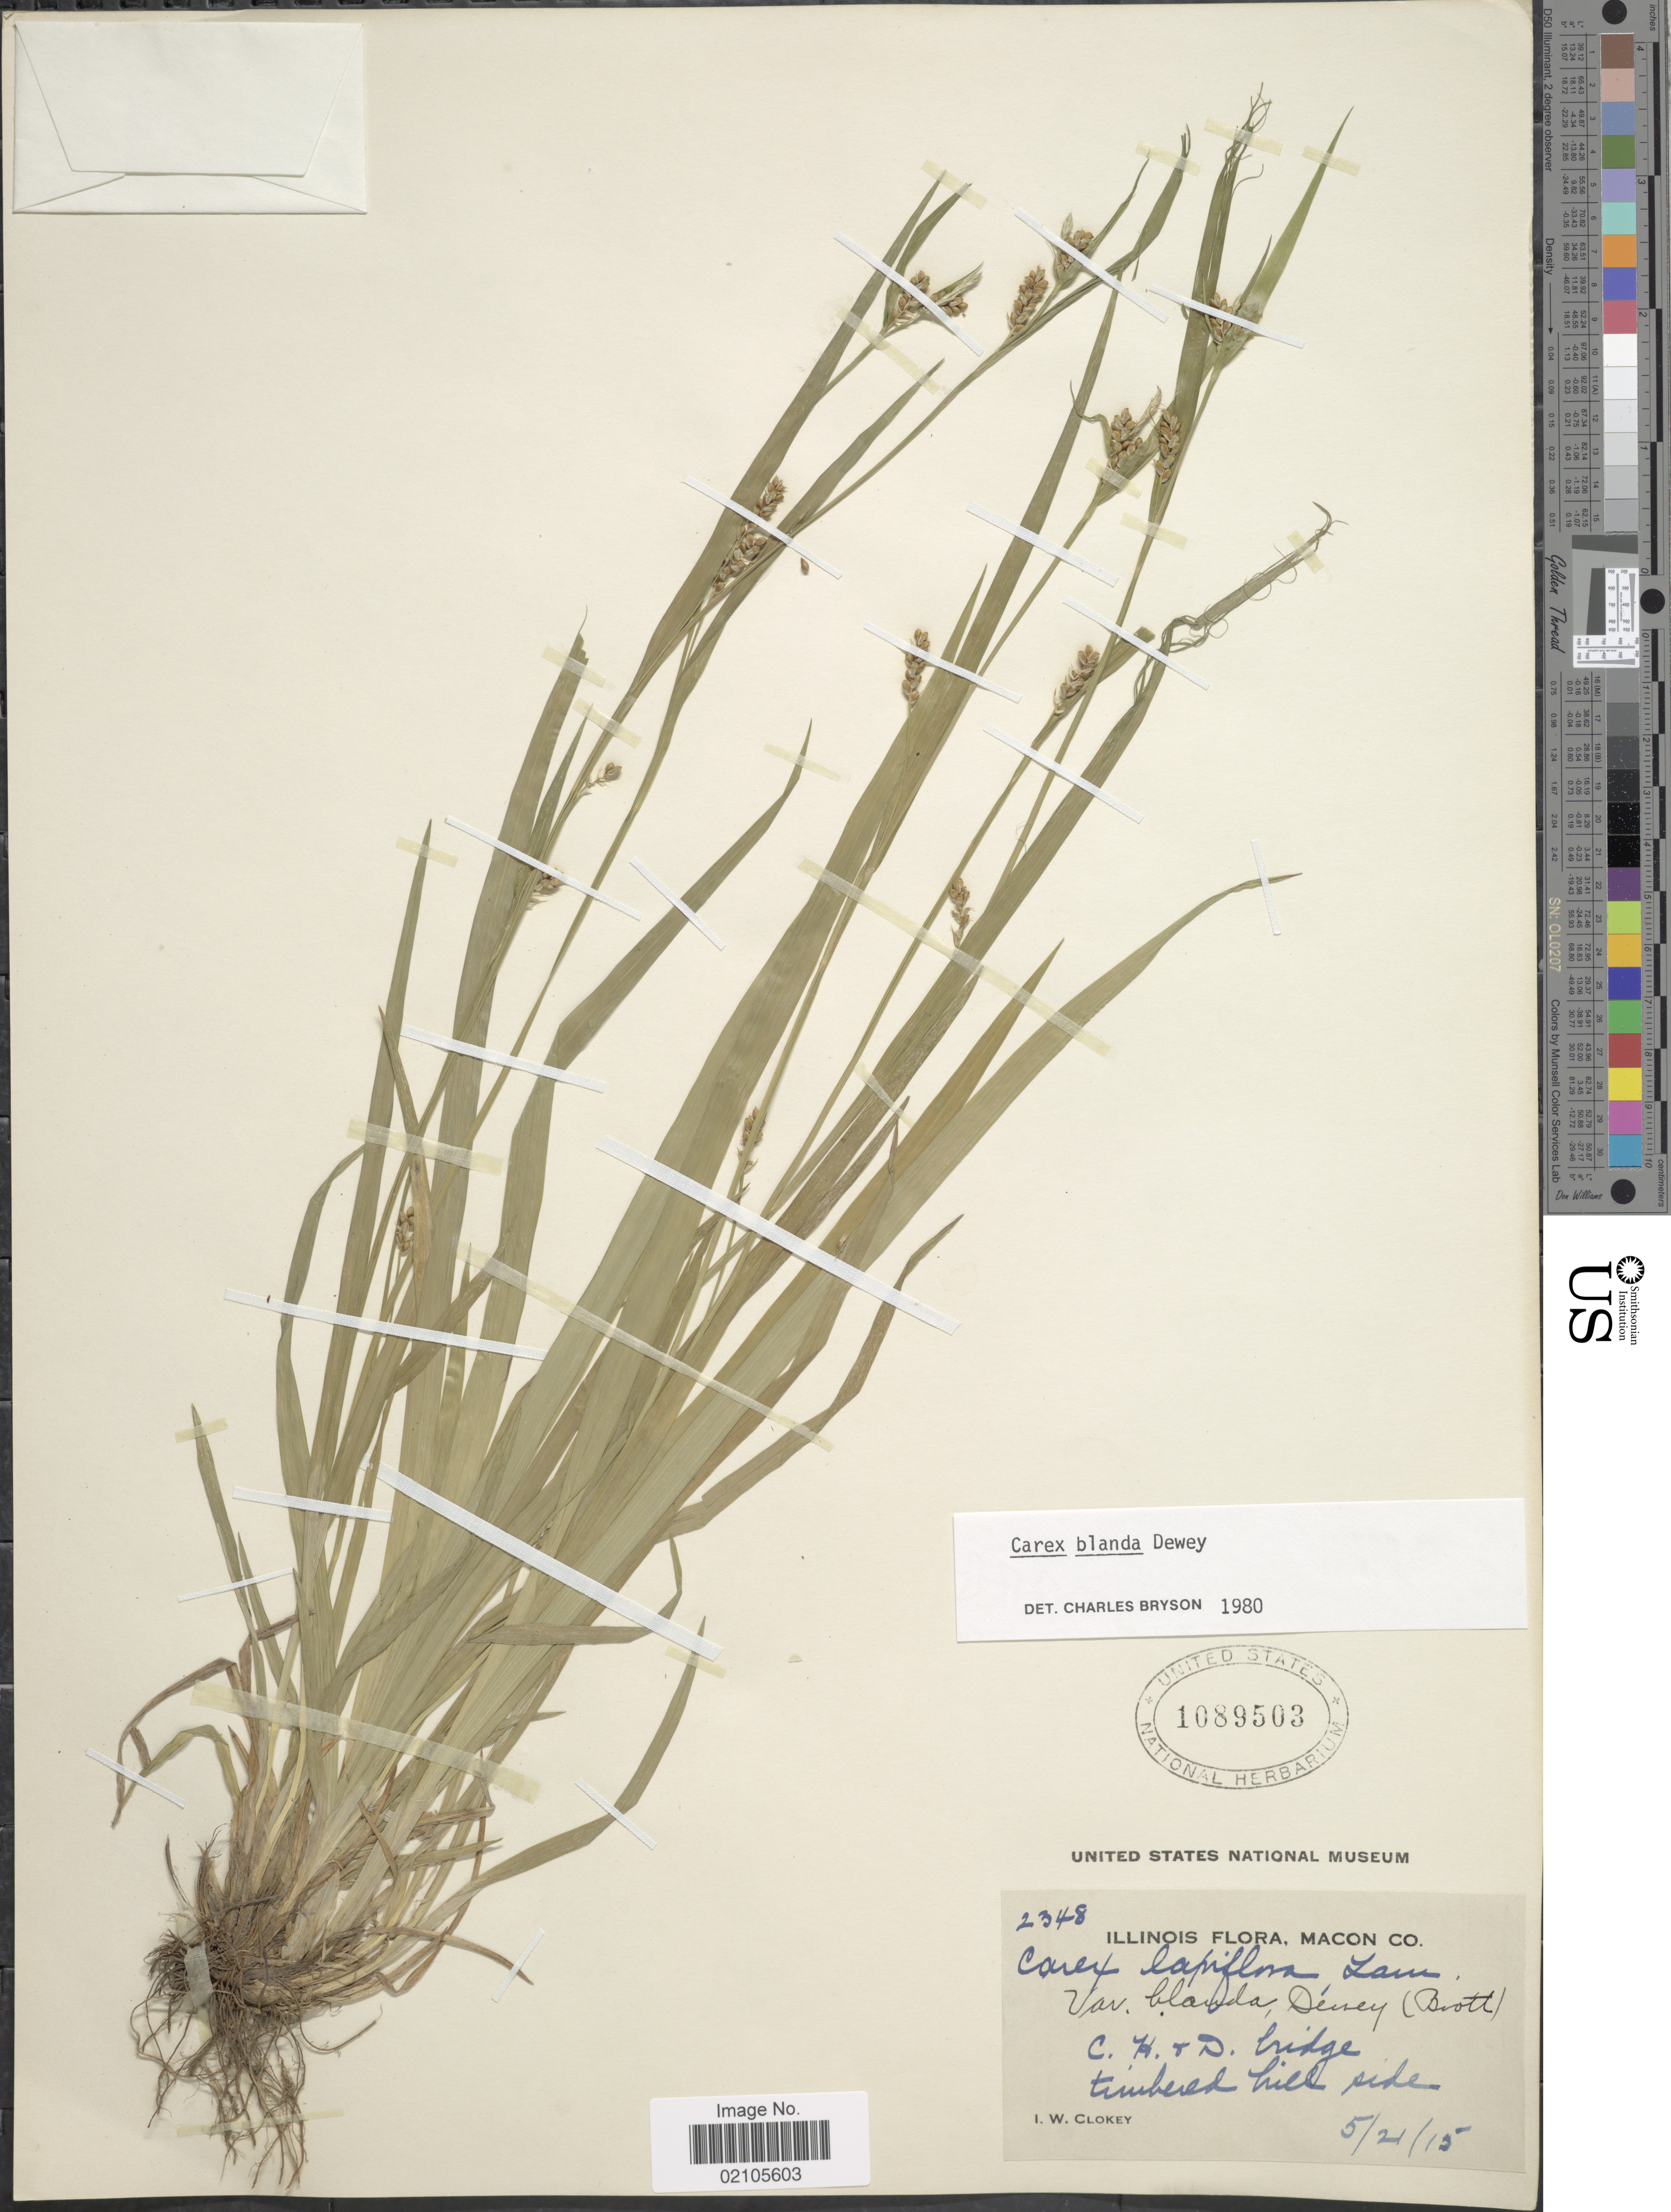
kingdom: Plantae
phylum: Tracheophyta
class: Liliopsida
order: Poales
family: Cyperaceae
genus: Carex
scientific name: Carex blanda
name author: Dewey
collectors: I. W. Clokey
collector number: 2348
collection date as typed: Transcribed d/m/y: 21/5/15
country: United States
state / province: Illinois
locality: Illinois, Macon Co., C. H. & D. bridge timbered hill side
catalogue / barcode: US 1089503